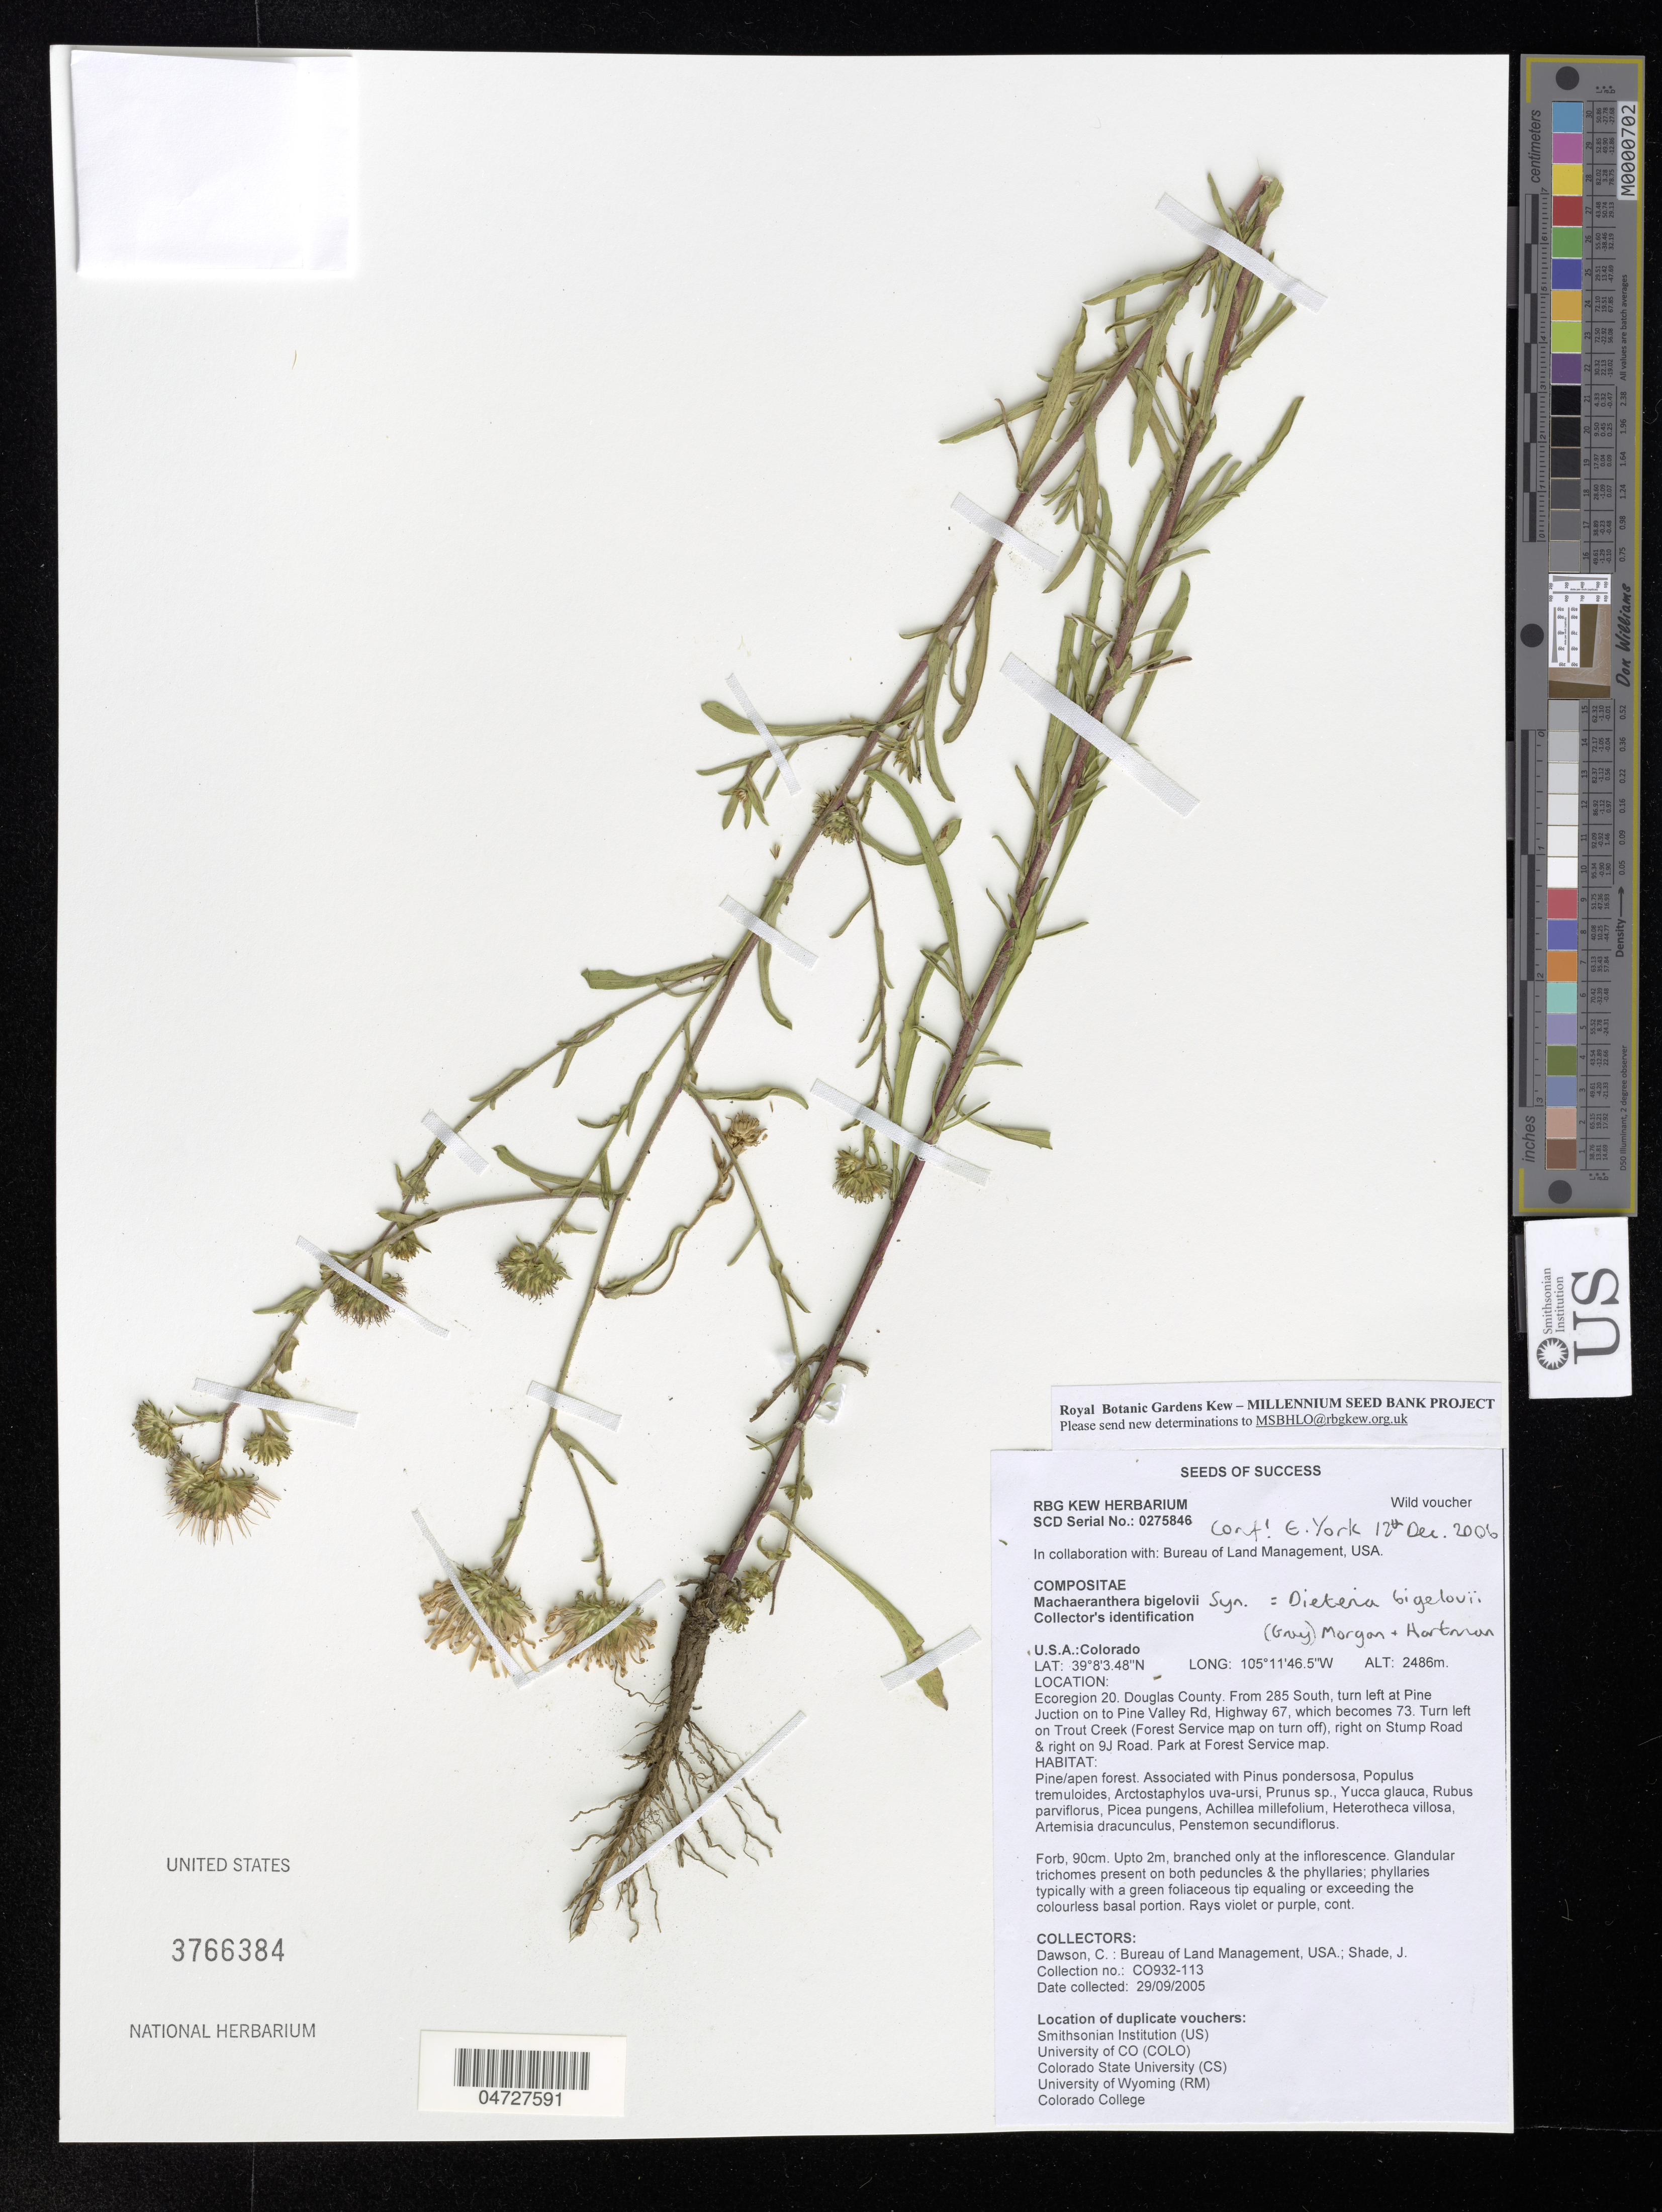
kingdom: Plantae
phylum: Tracheophyta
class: Magnoliopsida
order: Asterales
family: Asteraceae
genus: Machaeranthera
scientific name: Machaeranthera bigelovii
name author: (A. Gray) Greene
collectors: C. Dawson & J. Shade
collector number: CO932-113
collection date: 2005-09-29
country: United States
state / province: Colorado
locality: Ecoregion 20. Douglas County. From 285 South, turn left at Pine Junction on to Pine Valley Rd, Highway 67, which becomes 73. Turn left on Trout Creek (Forest Service map on turn off), right on Stump Road & right on 9J Road. Park at Forest Service map.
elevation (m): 2486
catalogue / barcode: US 3766384